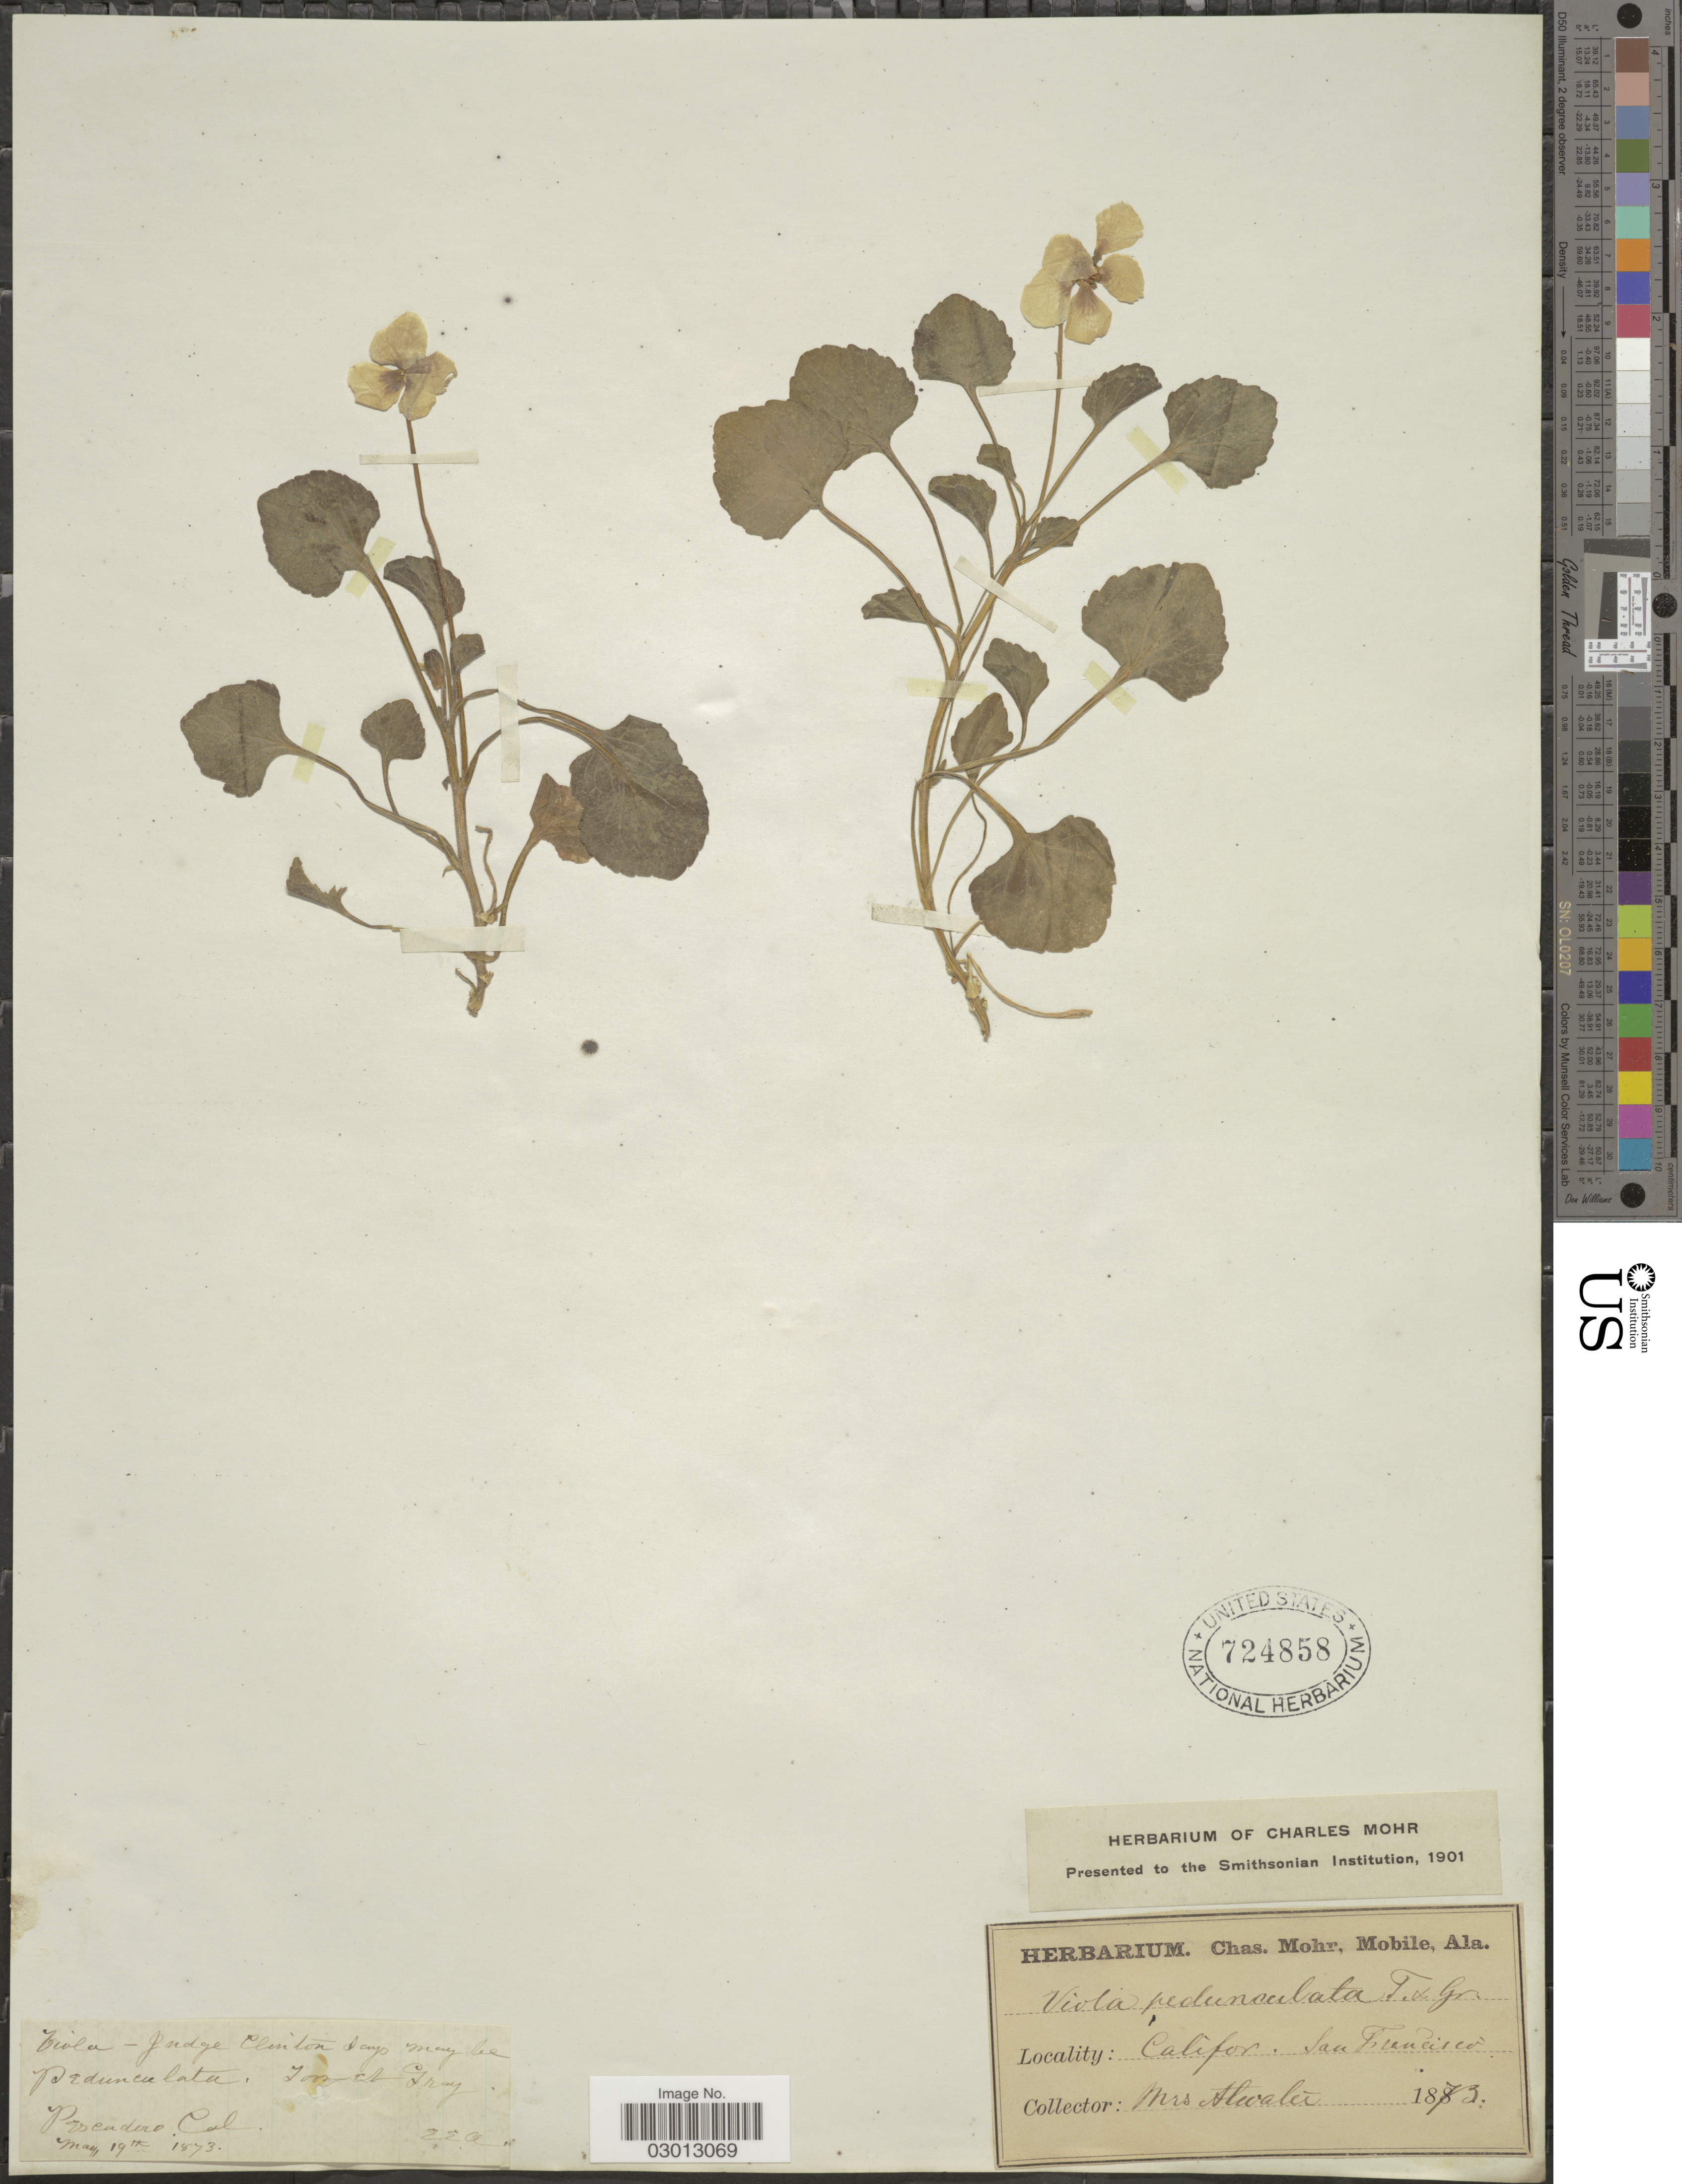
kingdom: Plantae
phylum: Tracheophyta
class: Magnoliopsida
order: Malpighiales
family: Violaceae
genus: Viola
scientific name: Viola pedunculata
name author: Torr. & A. Gray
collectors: Atwater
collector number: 22a*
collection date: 1873-05-19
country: United States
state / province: California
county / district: San Francisco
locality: San Francisco. Pescadero.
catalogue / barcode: US 724858